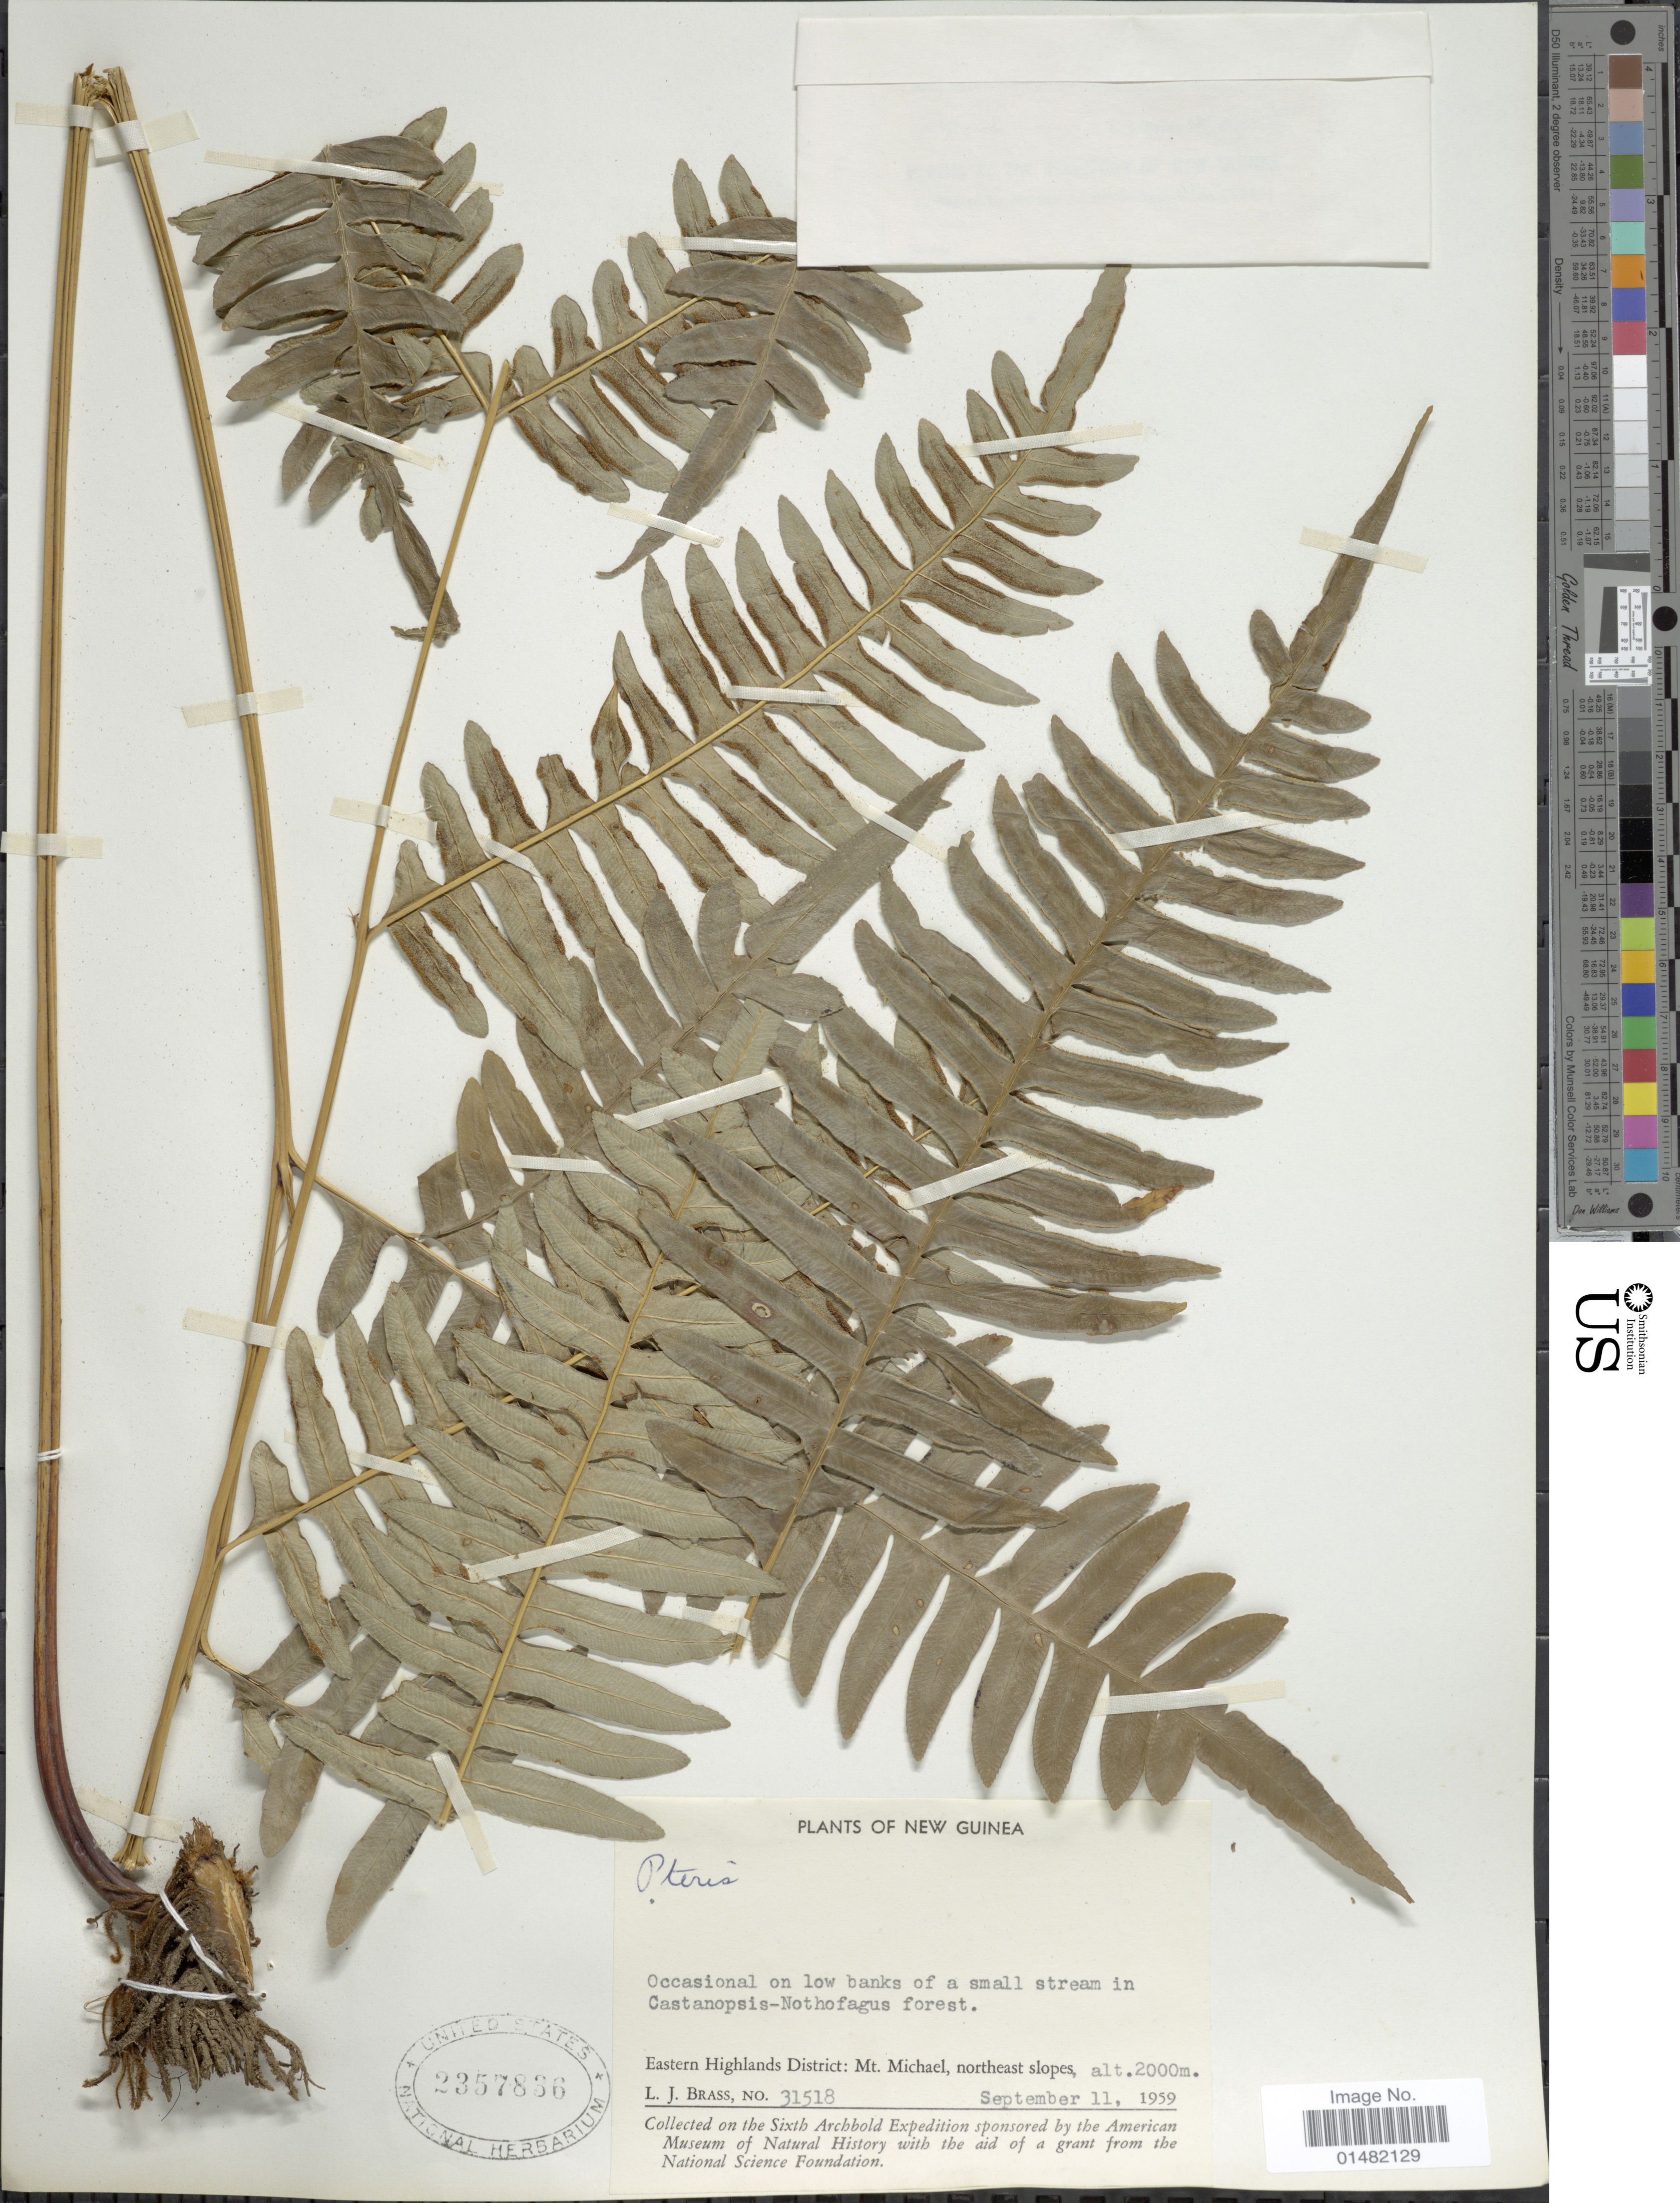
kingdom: Plantae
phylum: Tracheophyta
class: Polypodiopsida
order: Polypodiales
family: Pteridaceae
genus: Pteris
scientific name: Pteris sp.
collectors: L. J. Brass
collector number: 31518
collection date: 1959-09-11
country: Papua New Guinea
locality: New Guinea, Eastern Highlands District: Mt. Michael, northeast slopes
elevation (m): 2000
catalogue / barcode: US 2357836